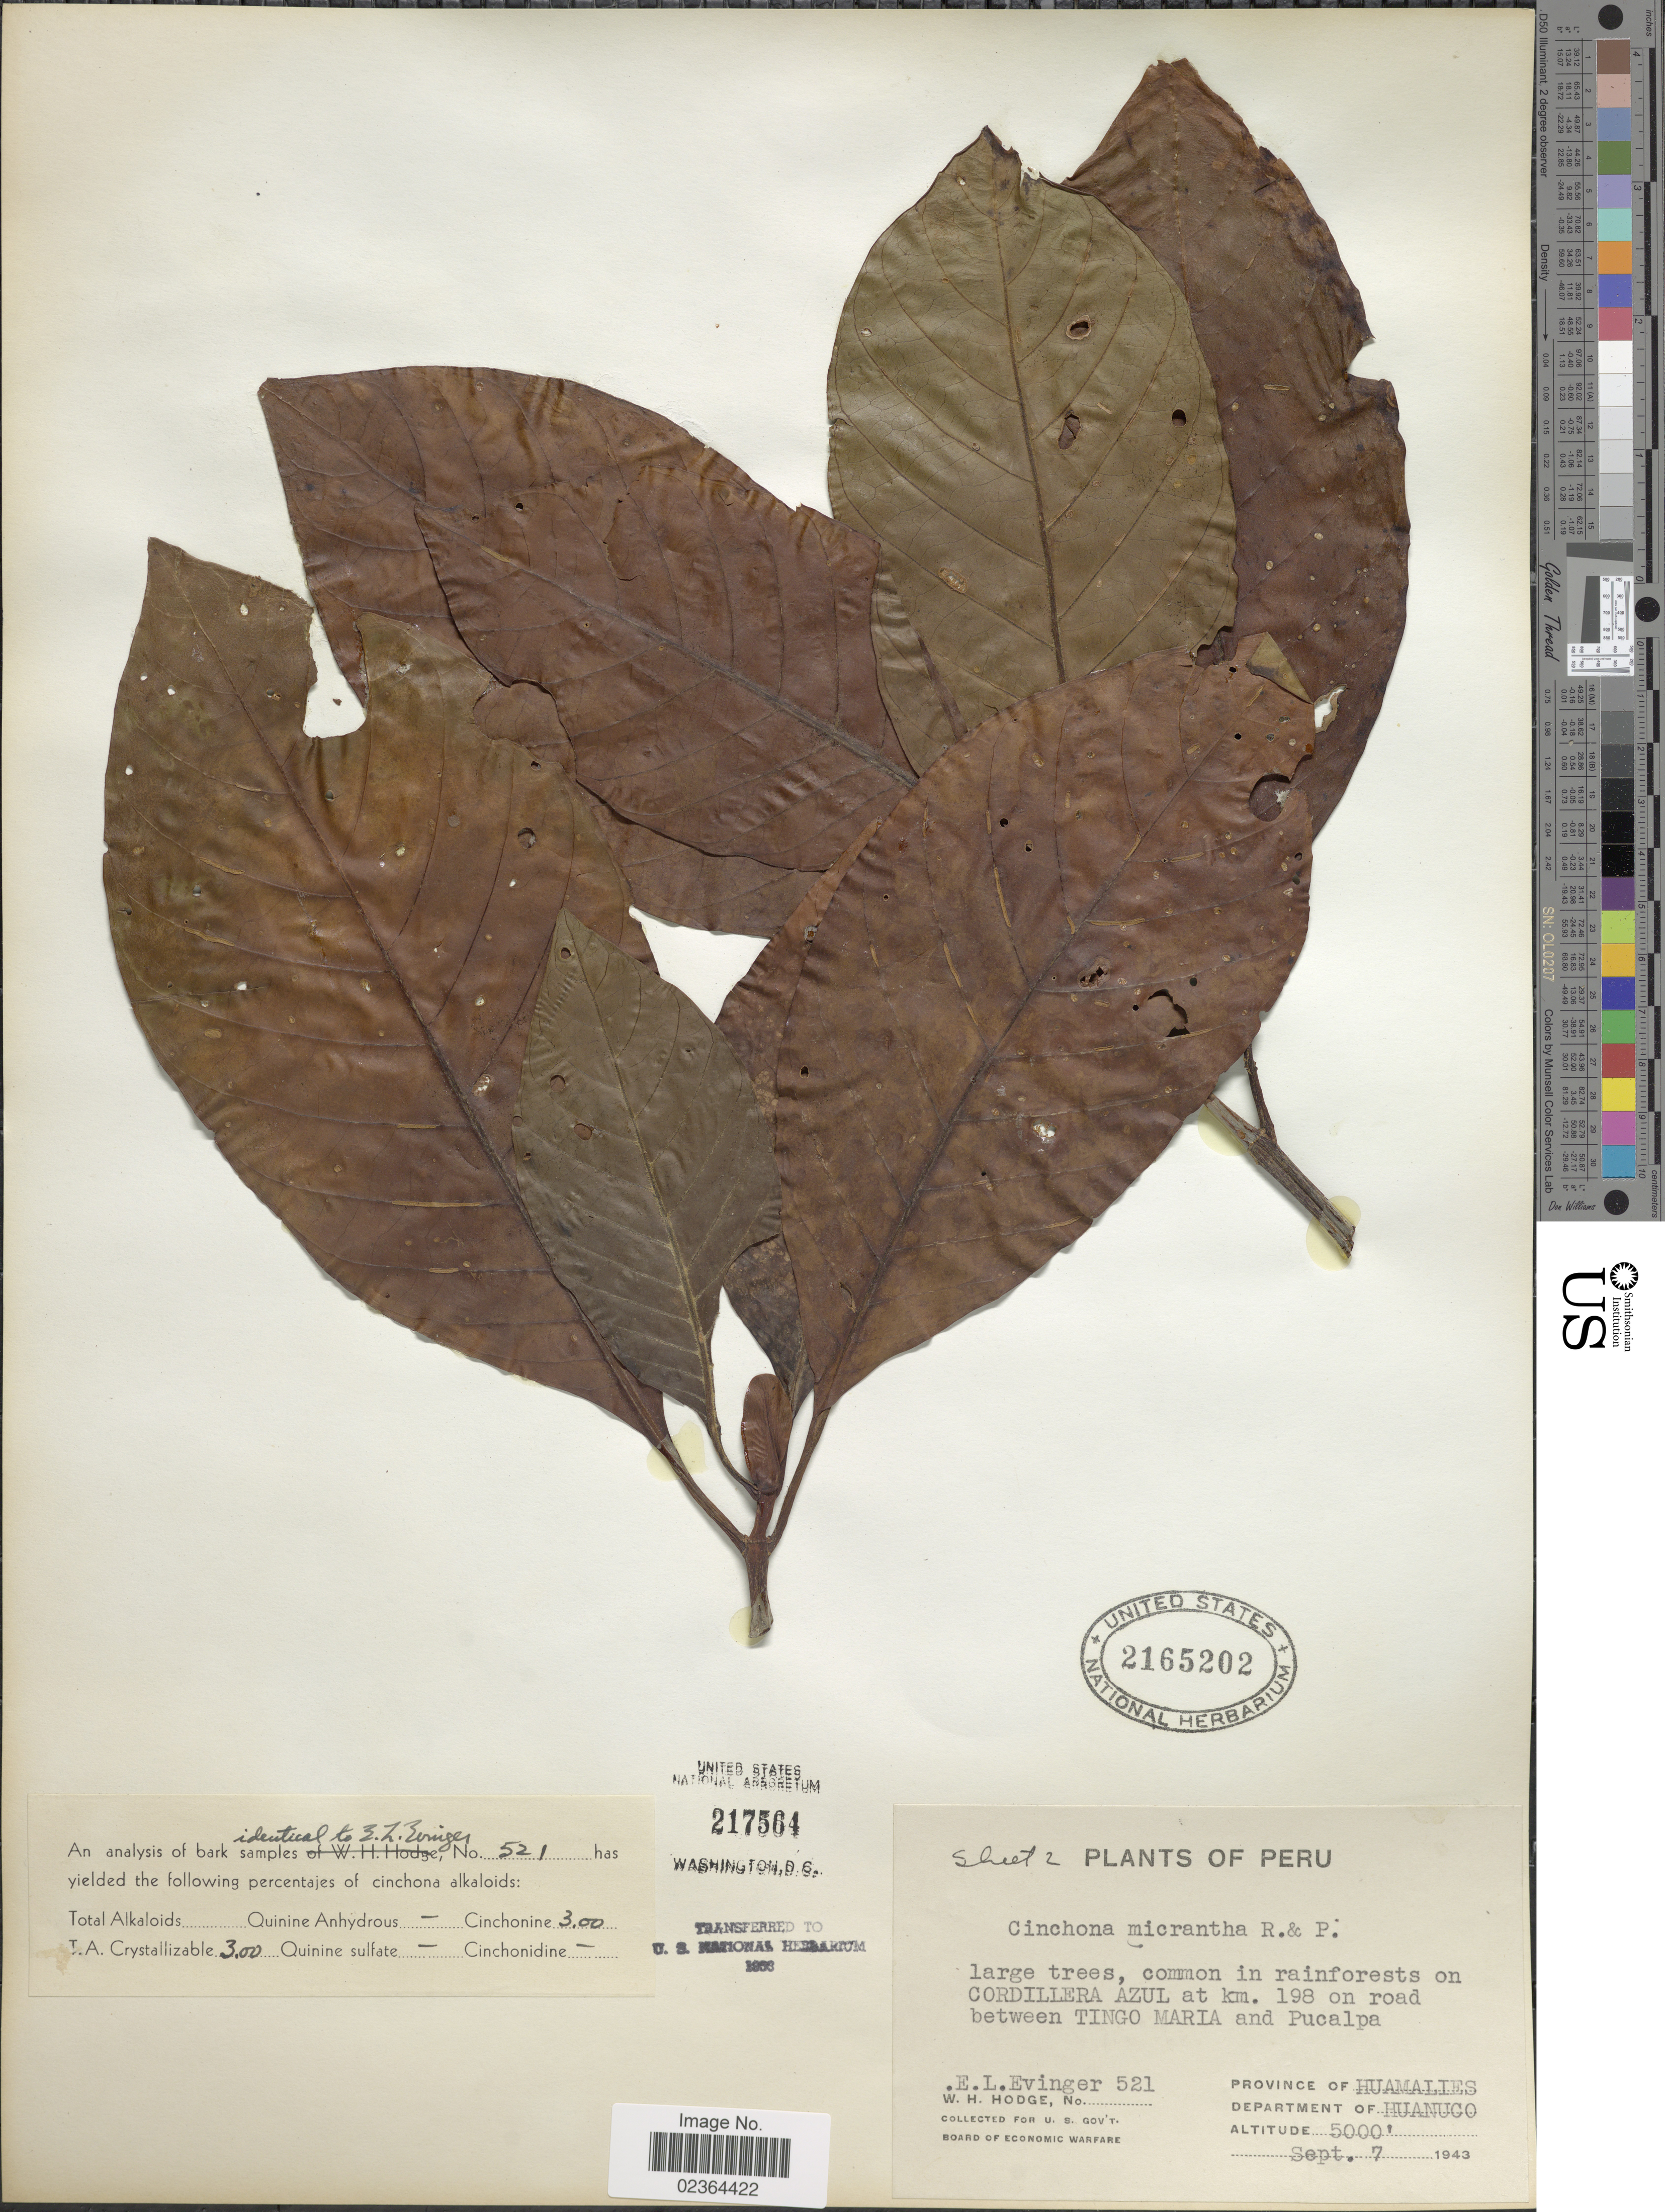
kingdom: Plantae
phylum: Tracheophyta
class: Magnoliopsida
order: Gentianales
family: Rubiaceae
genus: Cinchona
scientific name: Cinchona micrantha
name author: Ruiz & Pav.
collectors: E. Evinger & W. Hodge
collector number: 521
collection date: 1943-09-07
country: Peru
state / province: Huánuco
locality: Province of Huamalies, Department of Huanuco, common in rainforest on Cordillera Azul at km. 198 on road between Tingo Maria and Pucalpa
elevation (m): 1524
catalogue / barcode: US 2165202